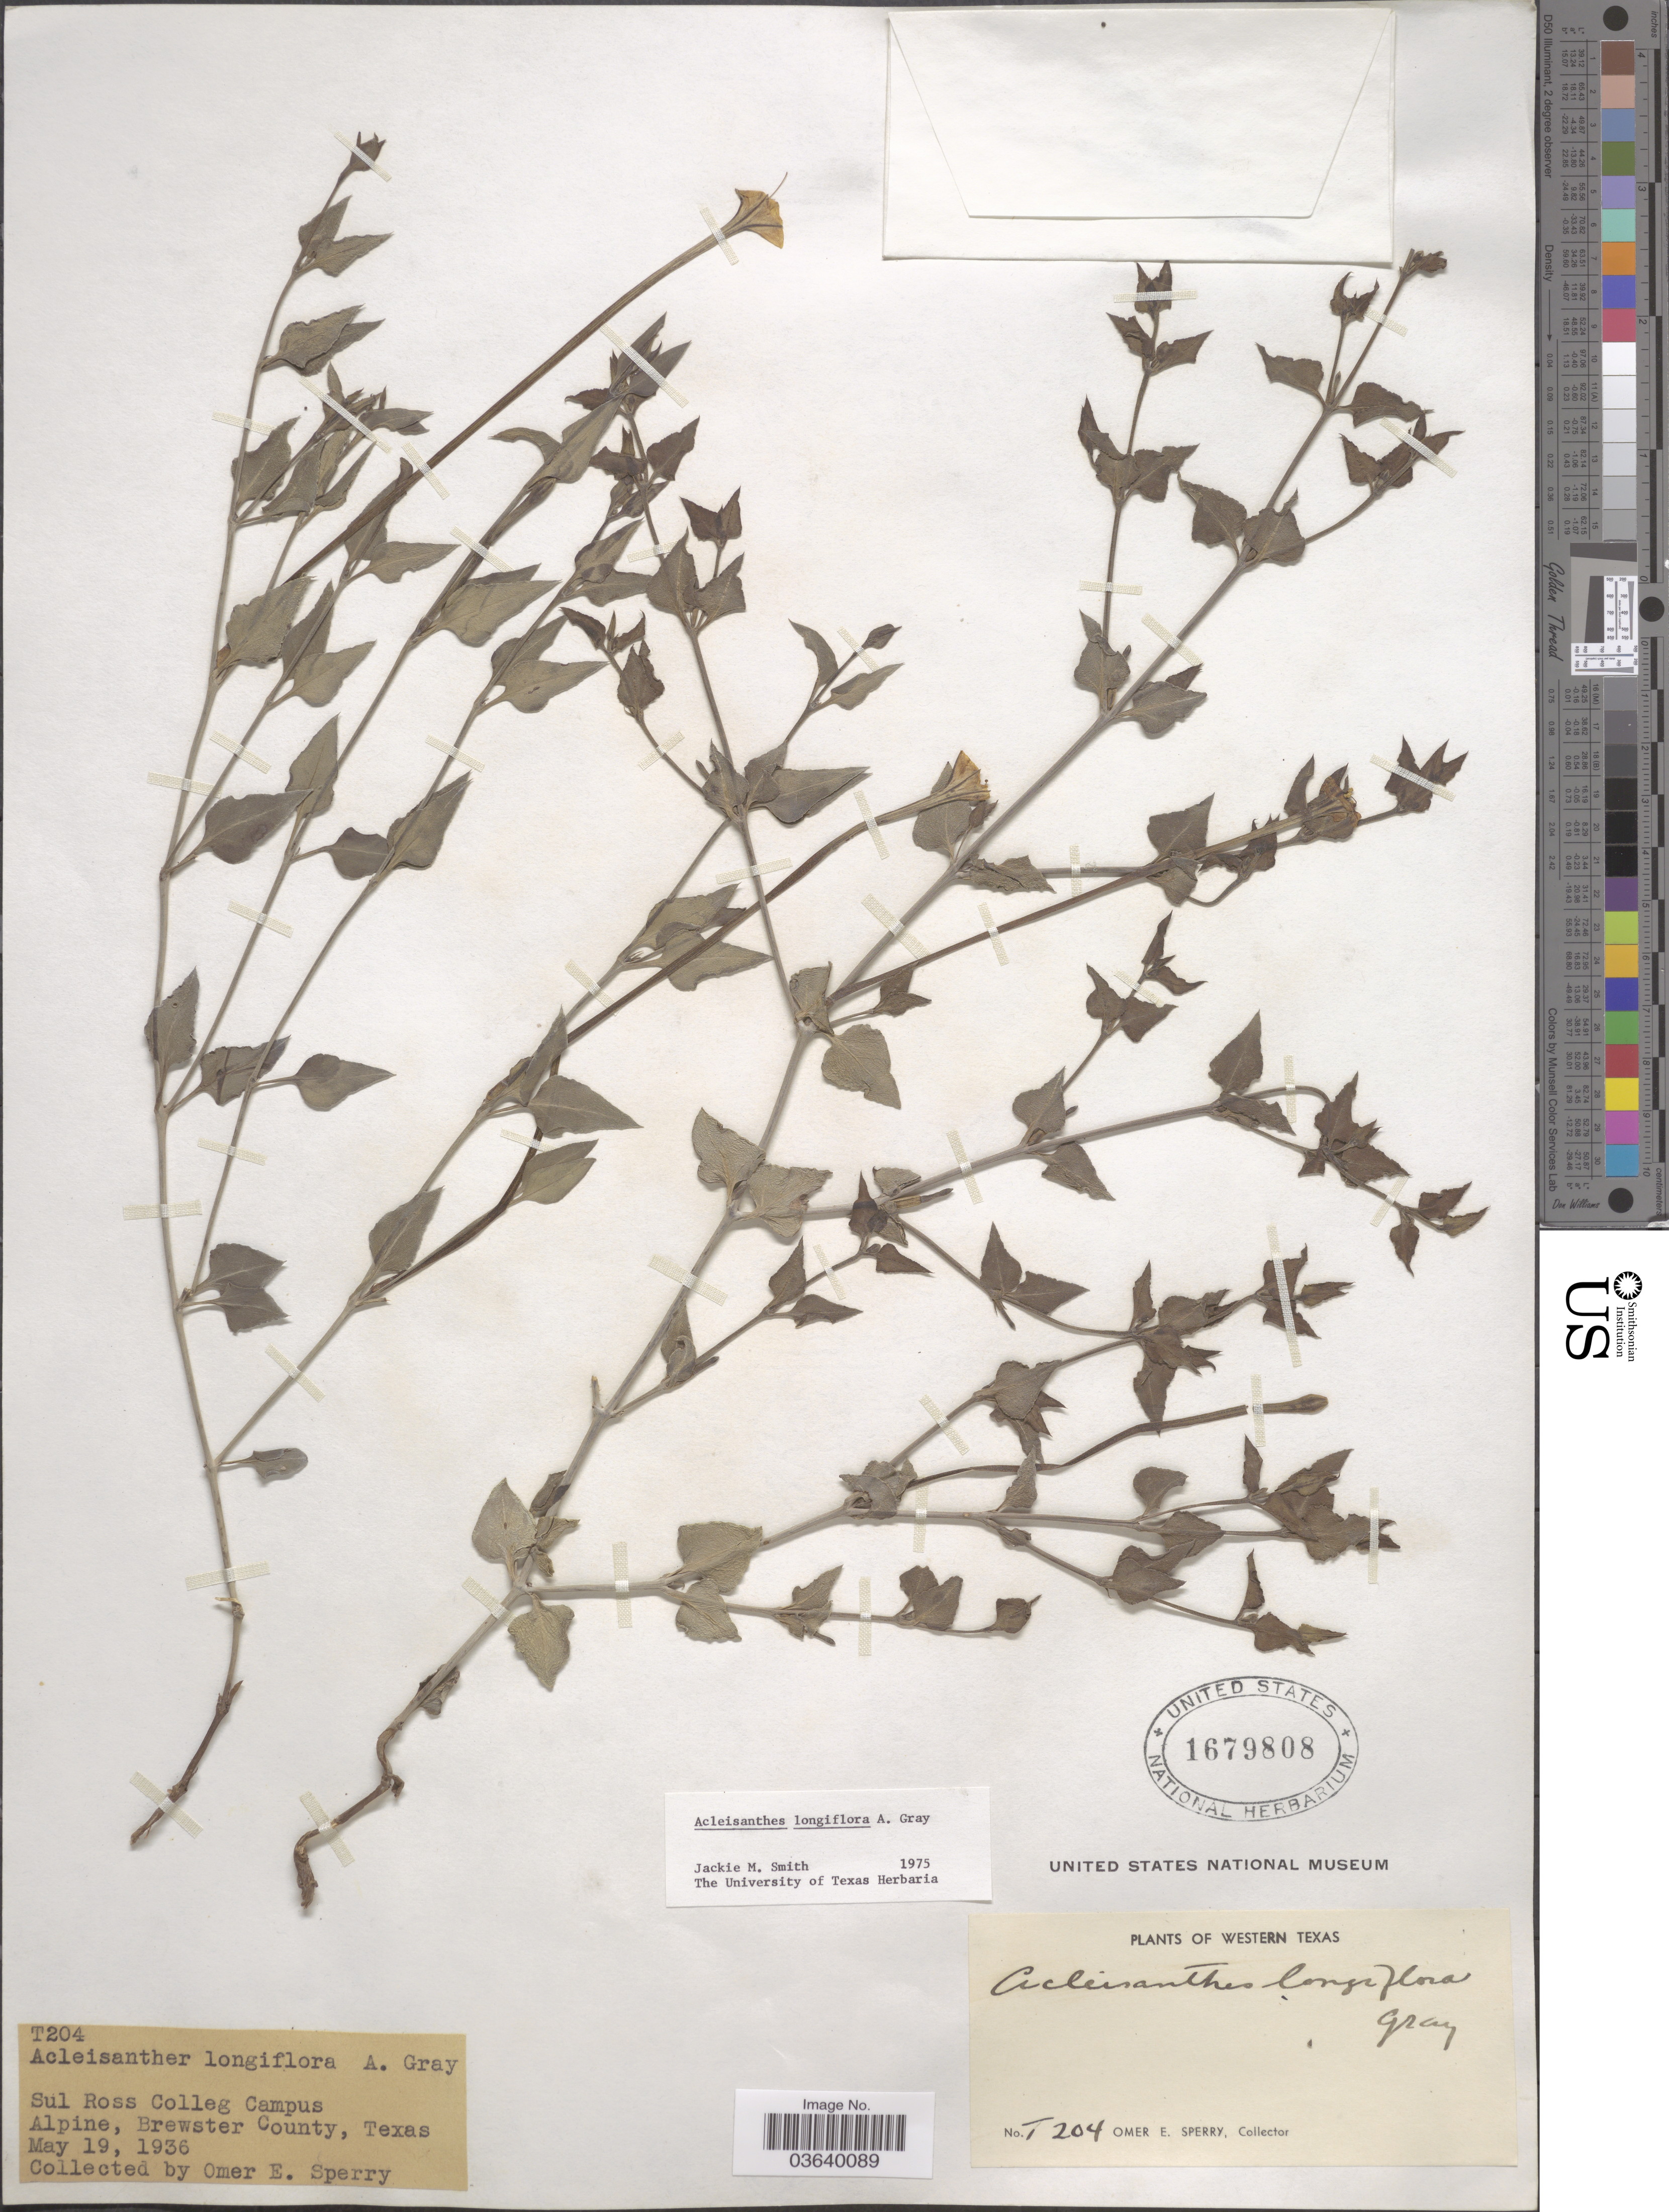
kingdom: Plantae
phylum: Tracheophyta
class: Magnoliopsida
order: Caryophyllales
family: Nyctaginaceae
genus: Acleisanthes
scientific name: Acleisanthes longiflora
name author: A. Gray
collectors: O. E. Sperry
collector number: T204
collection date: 1936-05-19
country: United States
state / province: Texas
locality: Western Texas. Sul Ross College Campus. Alpine, Brewster County.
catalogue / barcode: US 1679808